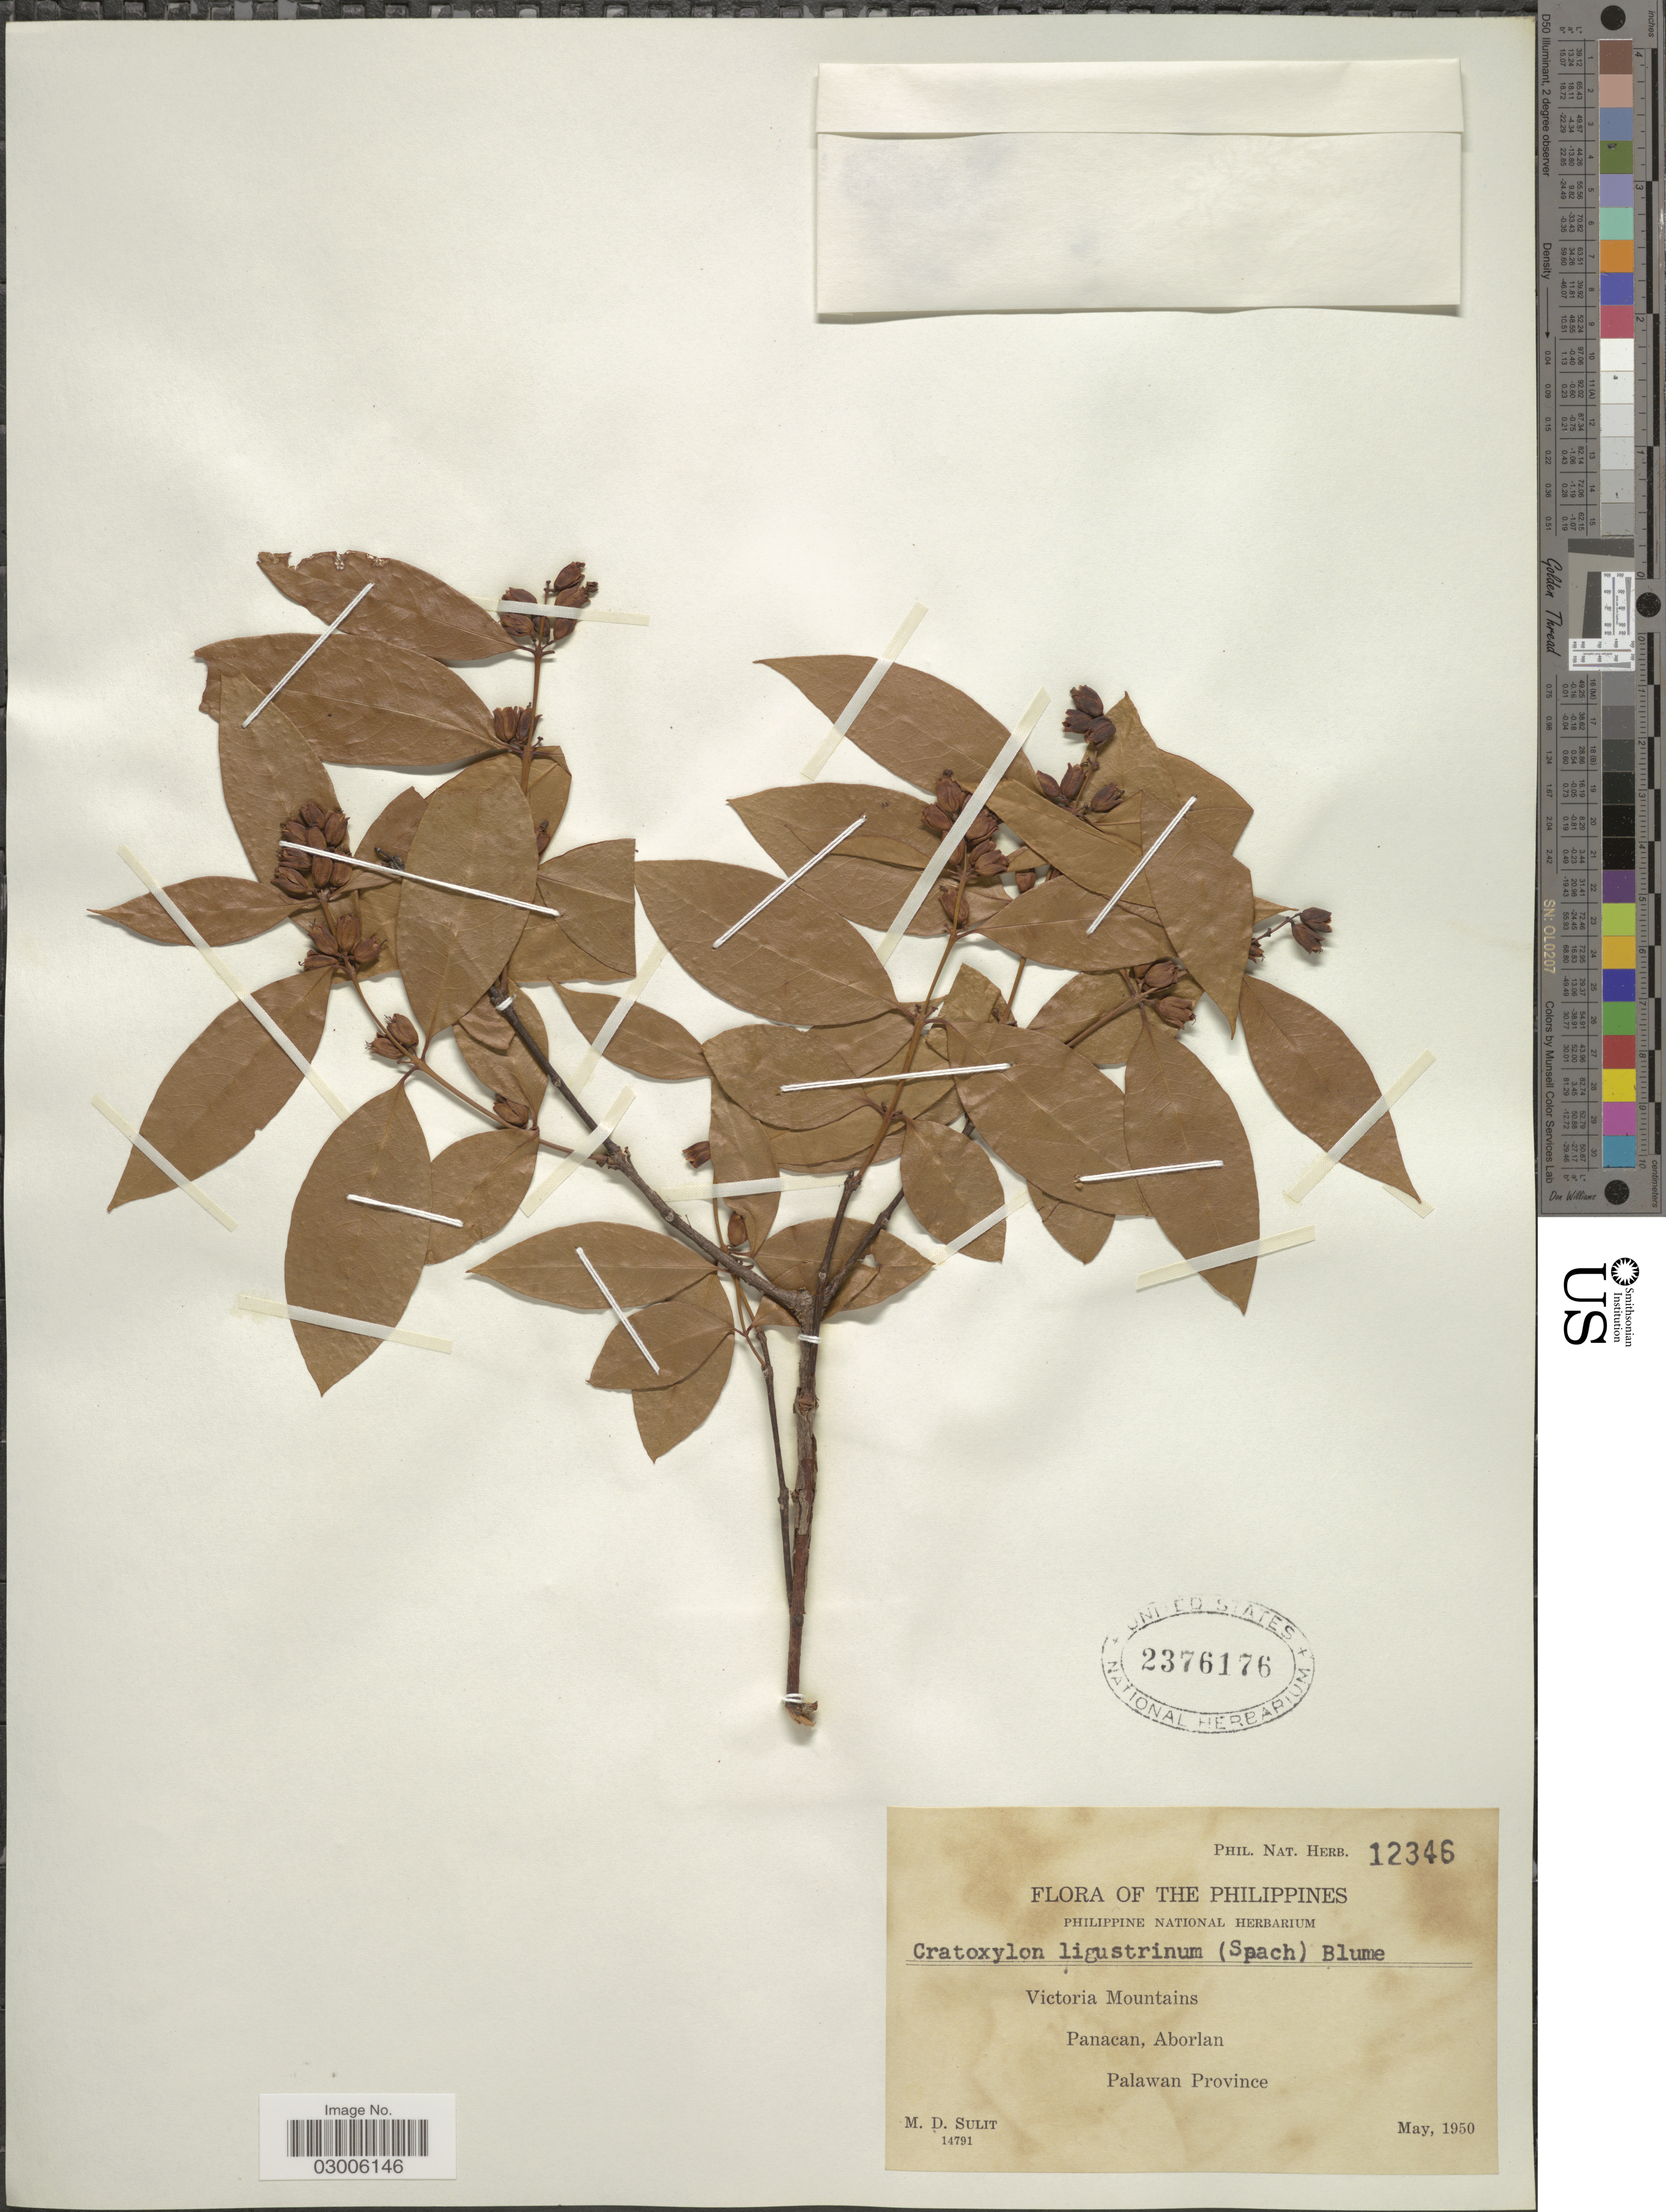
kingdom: Plantae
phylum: Tracheophyta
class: Magnoliopsida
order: Malpighiales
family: Hypericaceae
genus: Cratoxylum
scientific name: Cratoxylum ligustrinum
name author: (Spach) Blume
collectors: M. Sulit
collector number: Phil. Nat. Herb. 12346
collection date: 1950-05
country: Philippines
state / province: Mimaropa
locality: Victoria Mountains. Panacan, Aborlan. Palawan Province.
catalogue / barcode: US 2376176